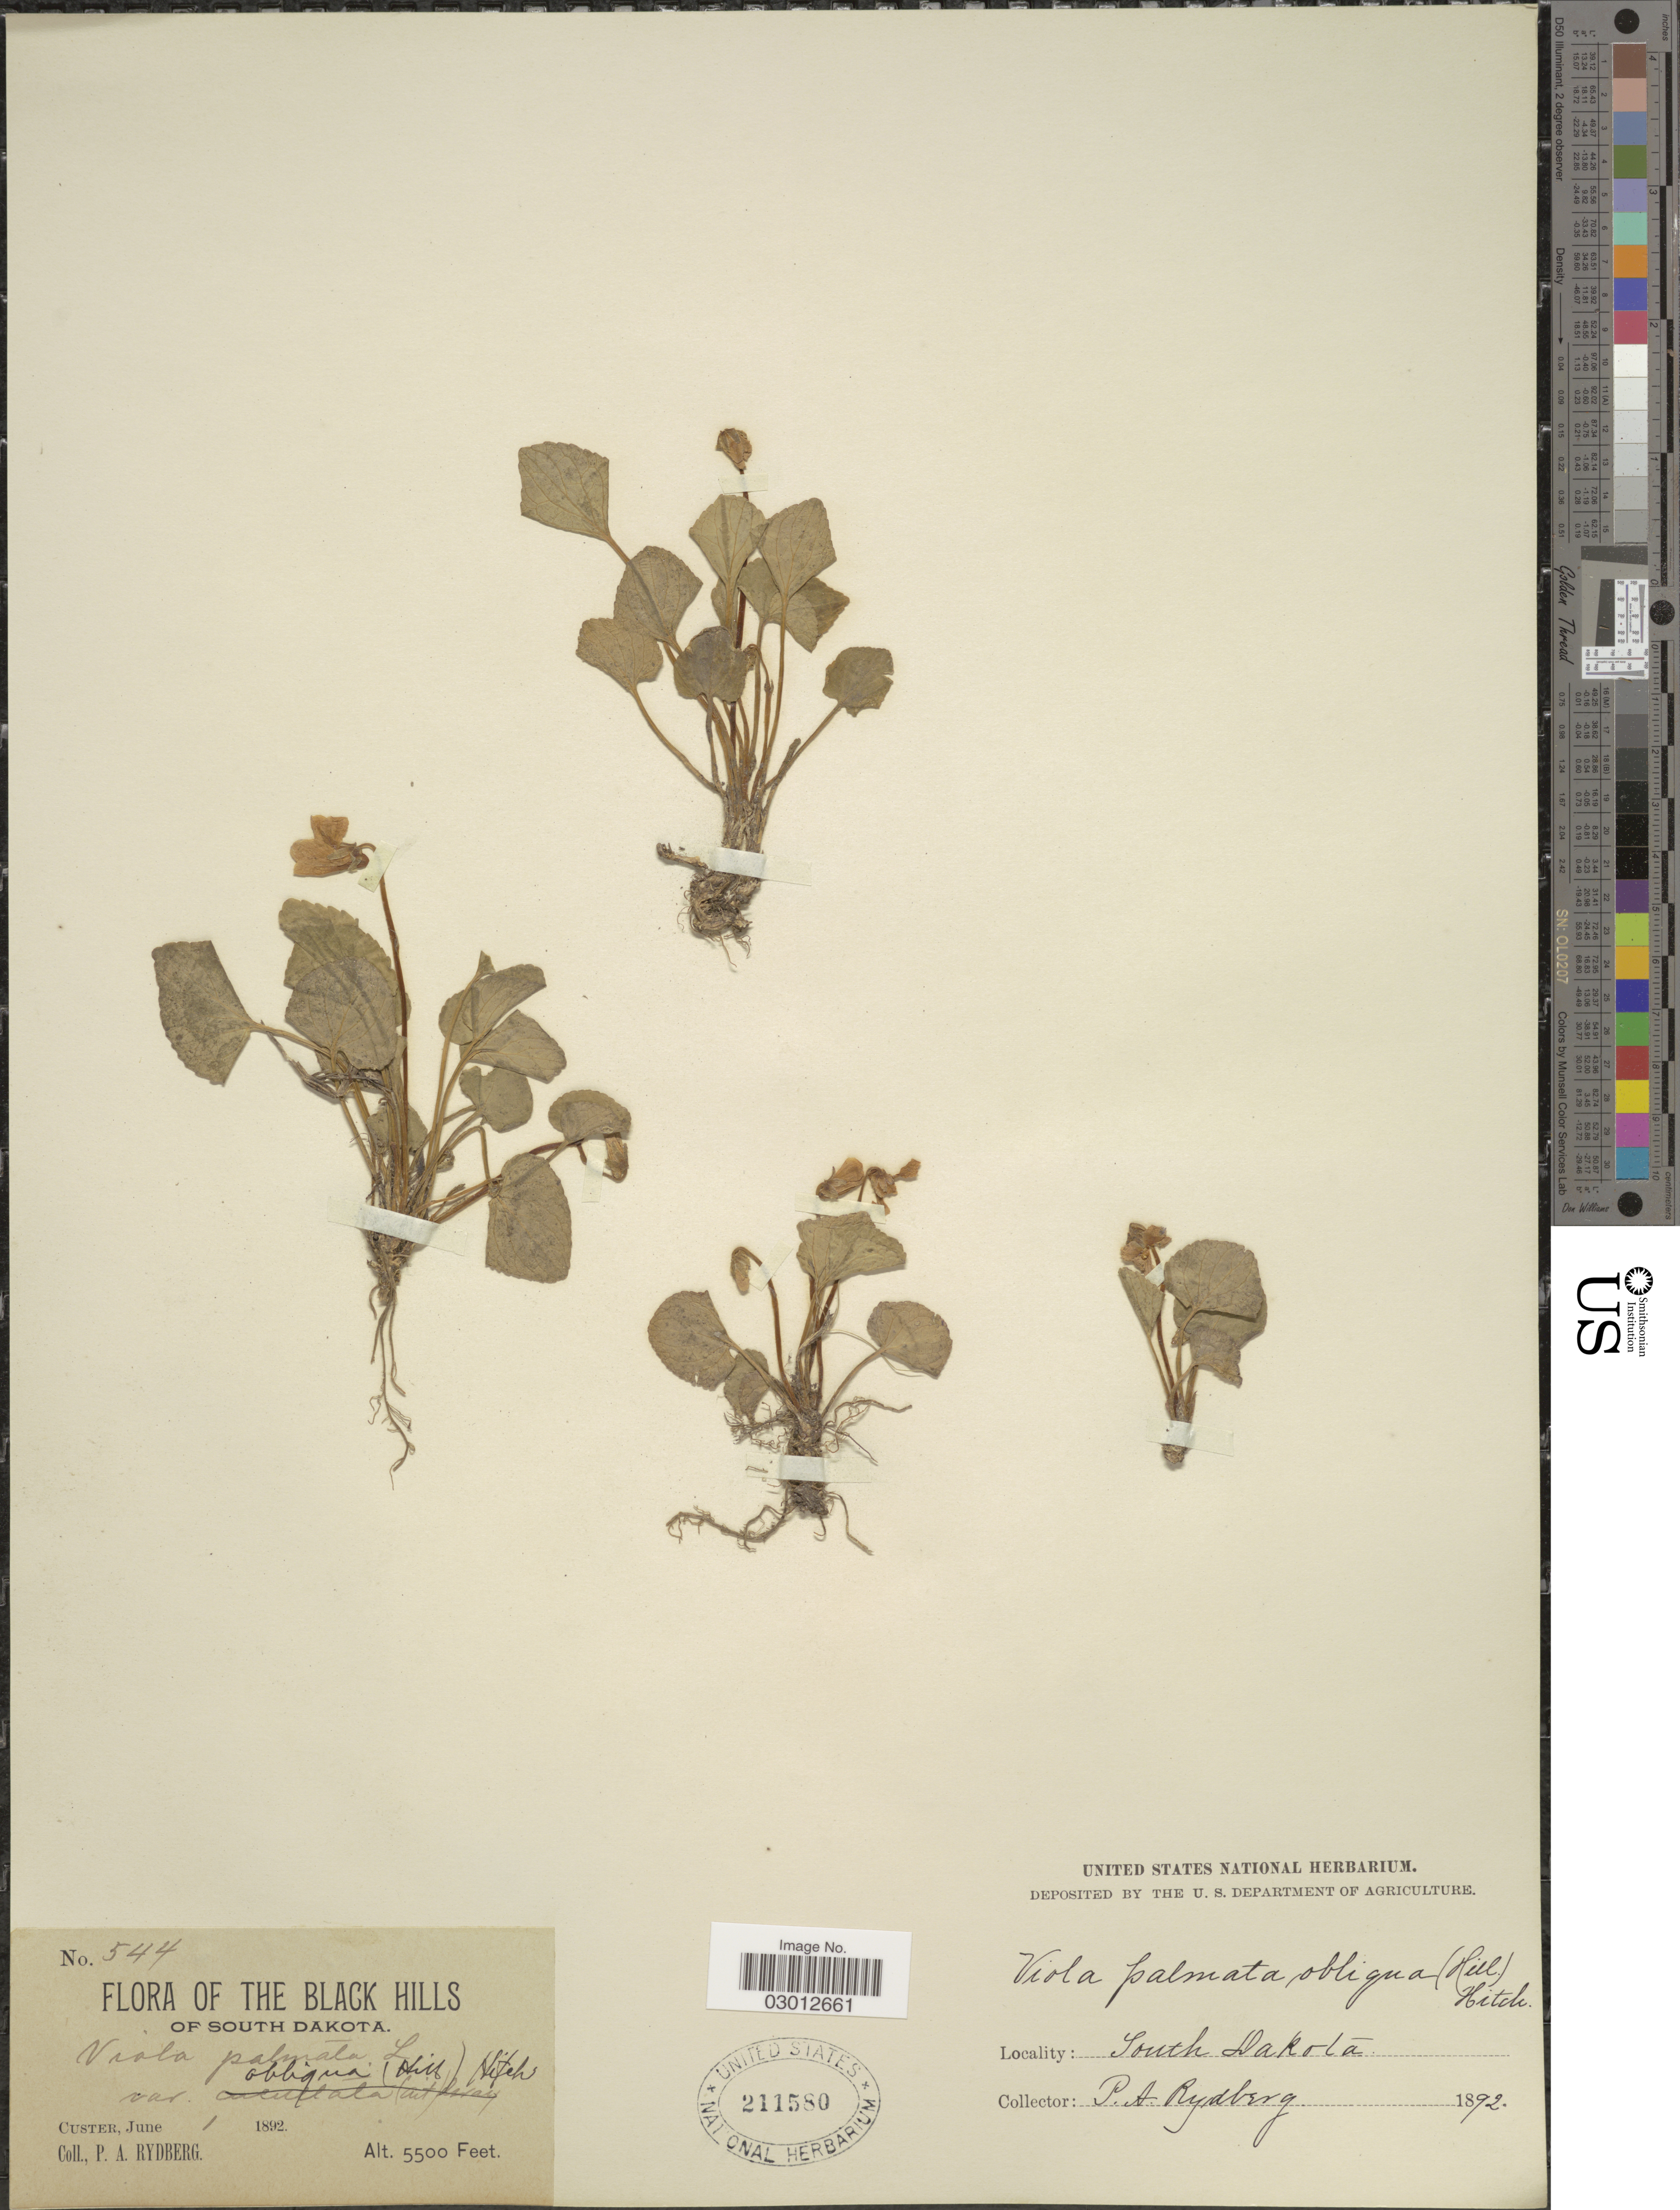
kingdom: Plantae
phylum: Tracheophyta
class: Magnoliopsida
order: Malpighiales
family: Violaceae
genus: Viola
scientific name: Viola papilionacea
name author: Pursh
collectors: P. A. Rydberg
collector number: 544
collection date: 1892-06-01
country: United States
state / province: South Dakota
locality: The Black Hills, Custer.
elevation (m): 1676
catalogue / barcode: US 211580